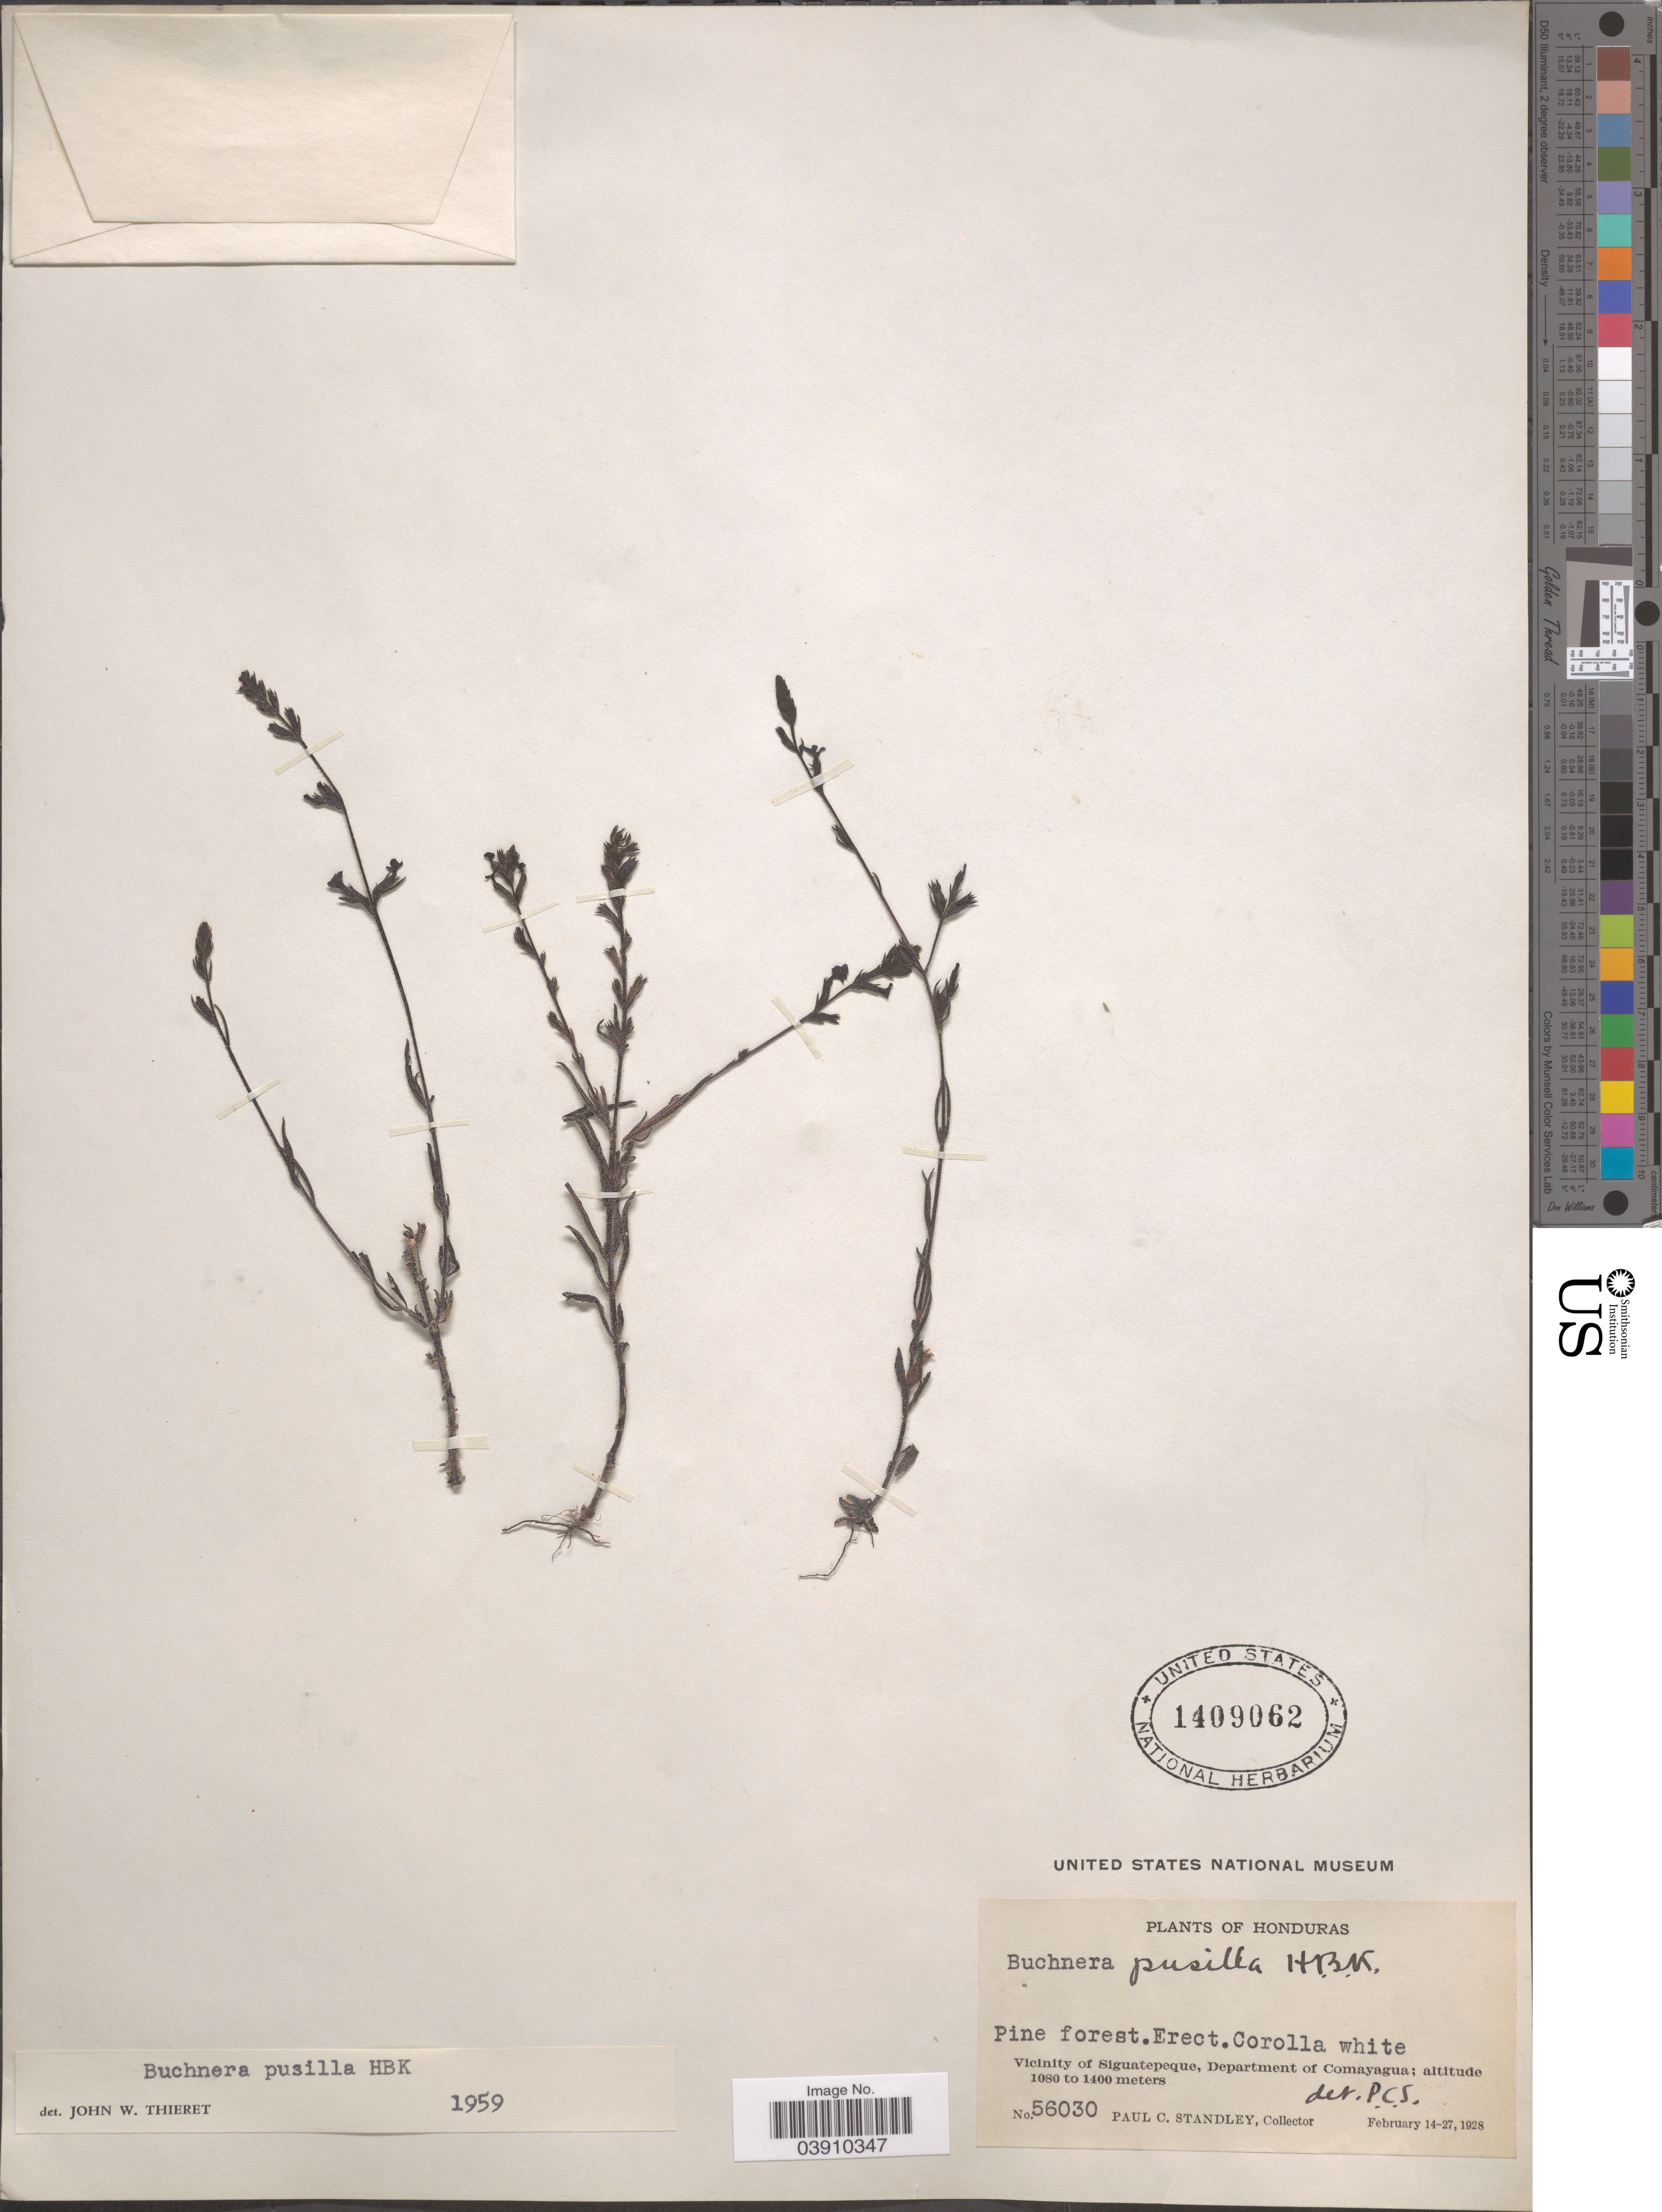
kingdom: Plantae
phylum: Tracheophyta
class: Magnoliopsida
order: Lamiales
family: Orobanchaceae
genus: Buchnera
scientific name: Buchnera pusilla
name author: Kunth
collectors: P. C. Standley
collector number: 56030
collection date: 1928-02-14/1928-02-27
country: Honduras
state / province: Comayagua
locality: Vicinity of Siguatepec, Department of Comayagua.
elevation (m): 1080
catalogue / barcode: US 1409062